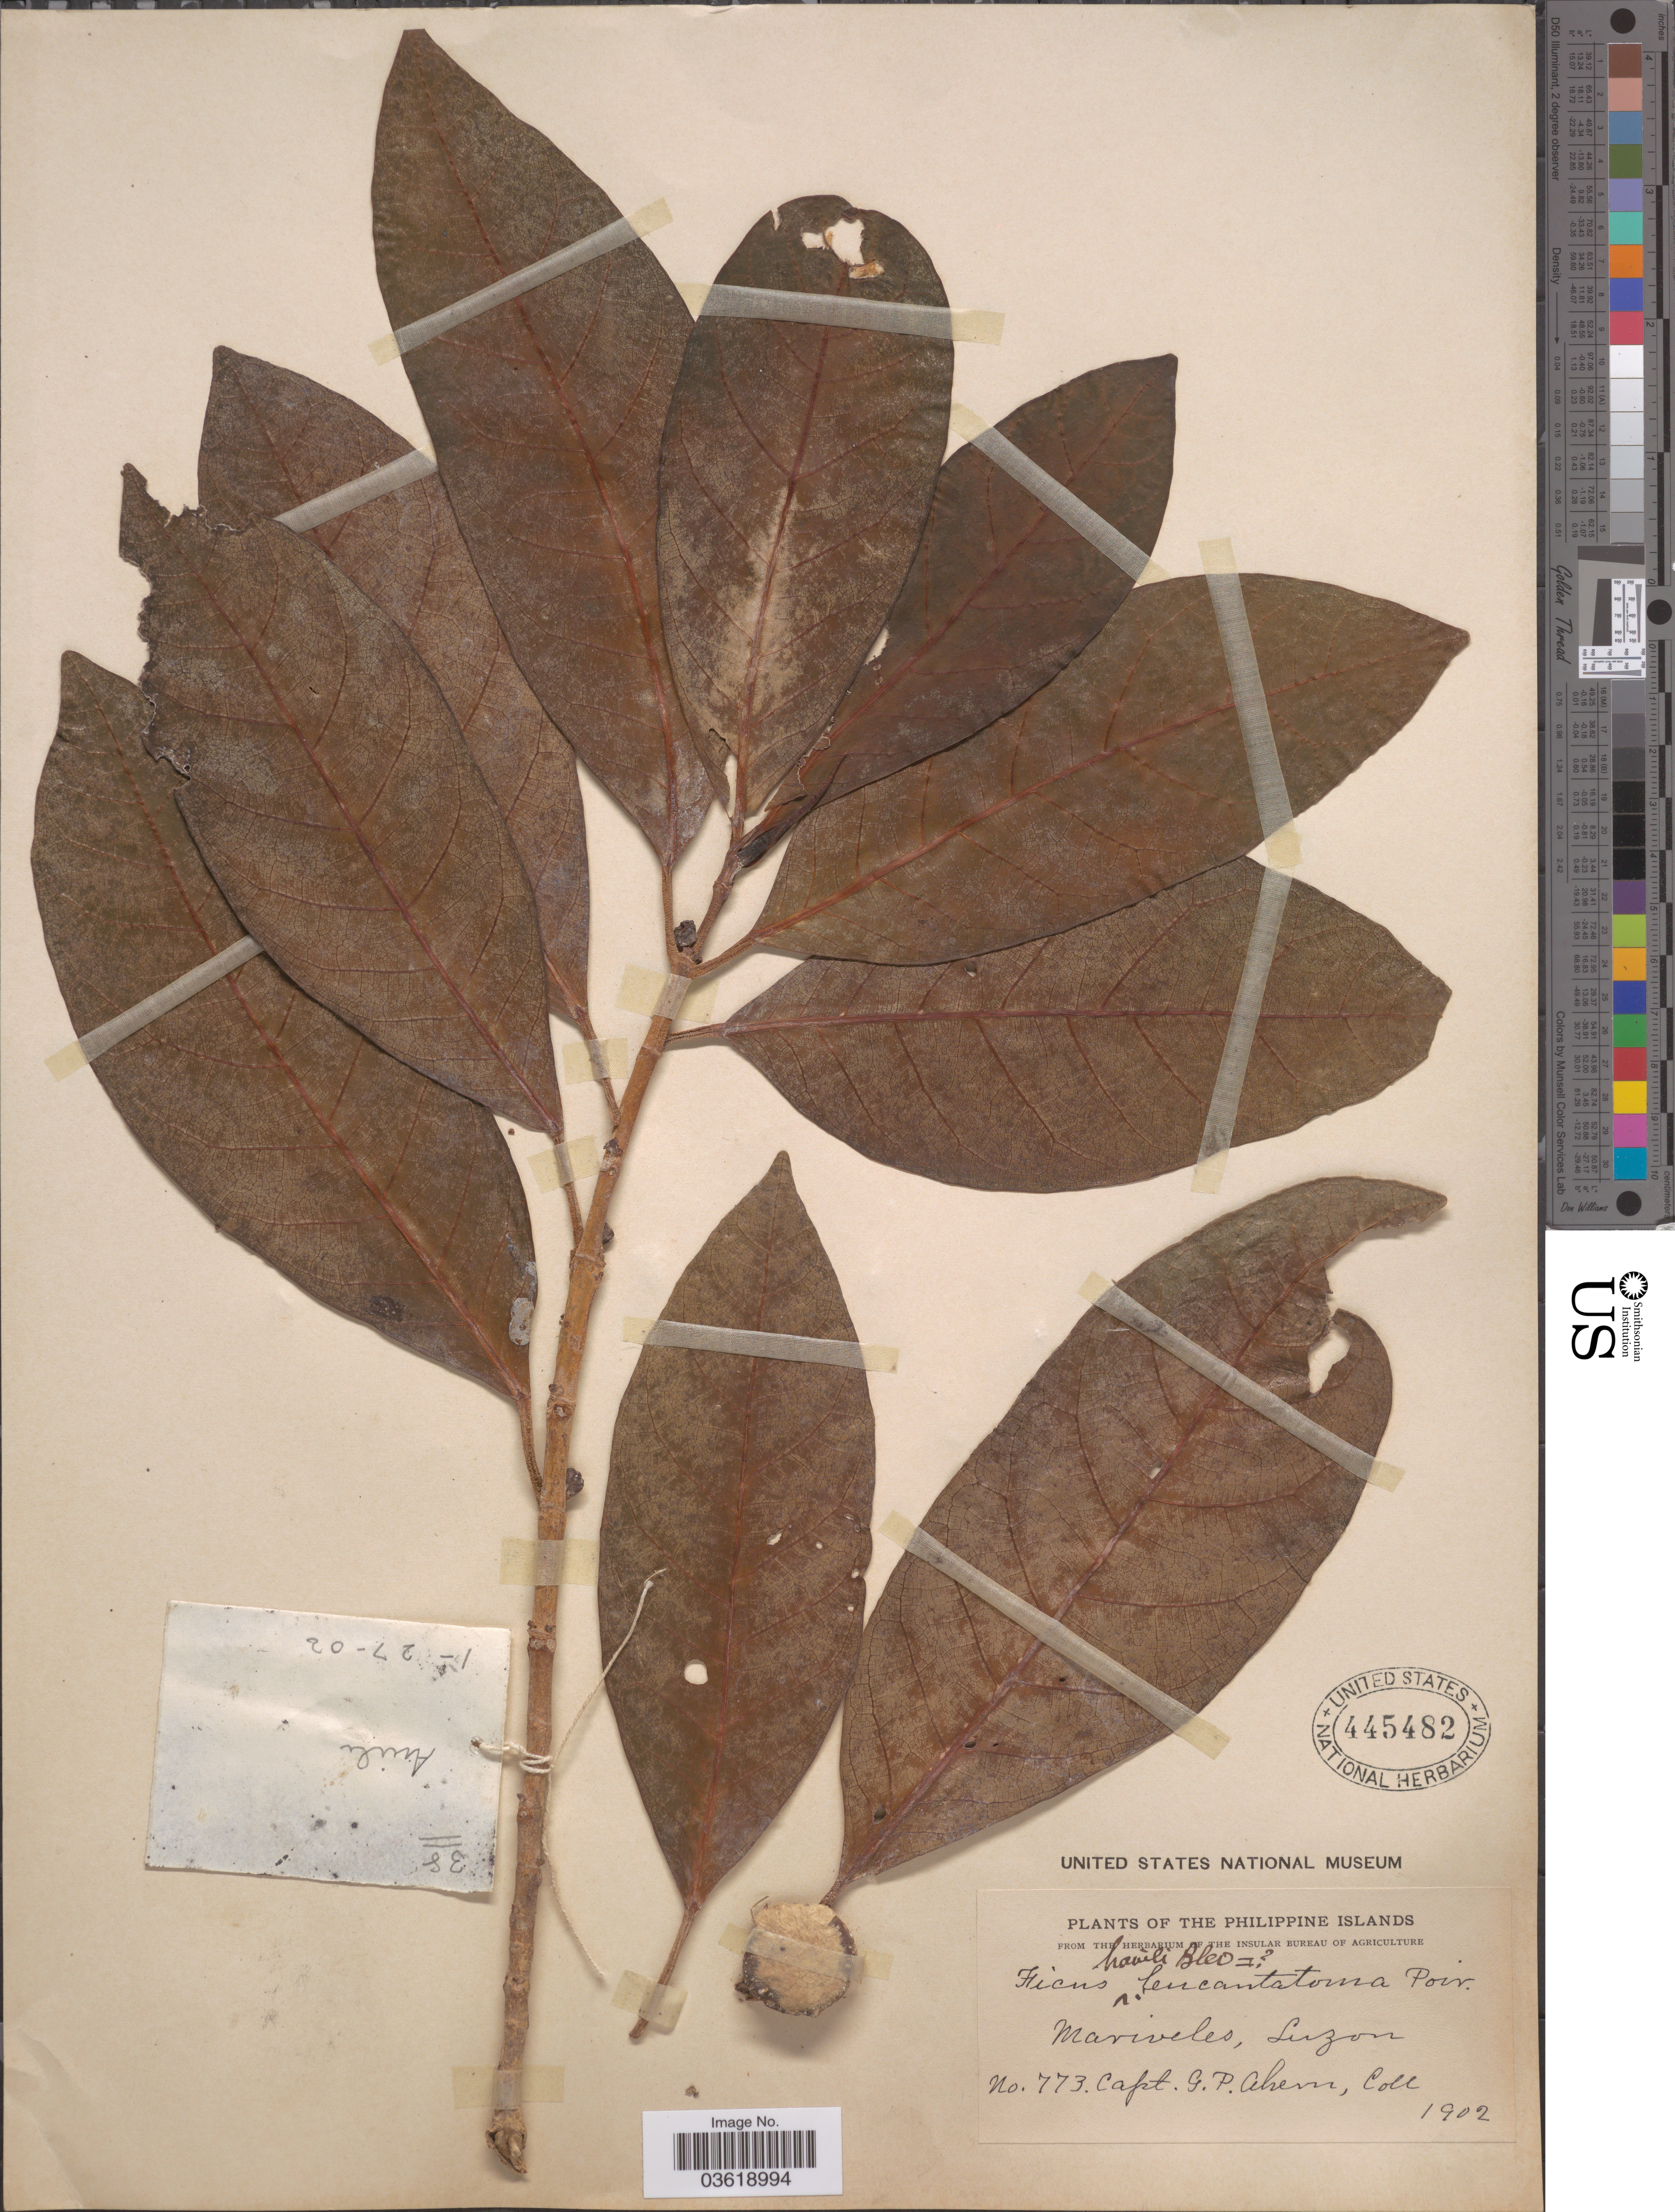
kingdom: Plantae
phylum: Tracheophyta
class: Magnoliopsida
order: Rosales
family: Moraceae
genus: Ficus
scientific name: Ficus hauili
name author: Blanco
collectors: G. Ahern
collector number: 773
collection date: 1902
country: Philippines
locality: Mariveles, Luzon.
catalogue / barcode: US 445482